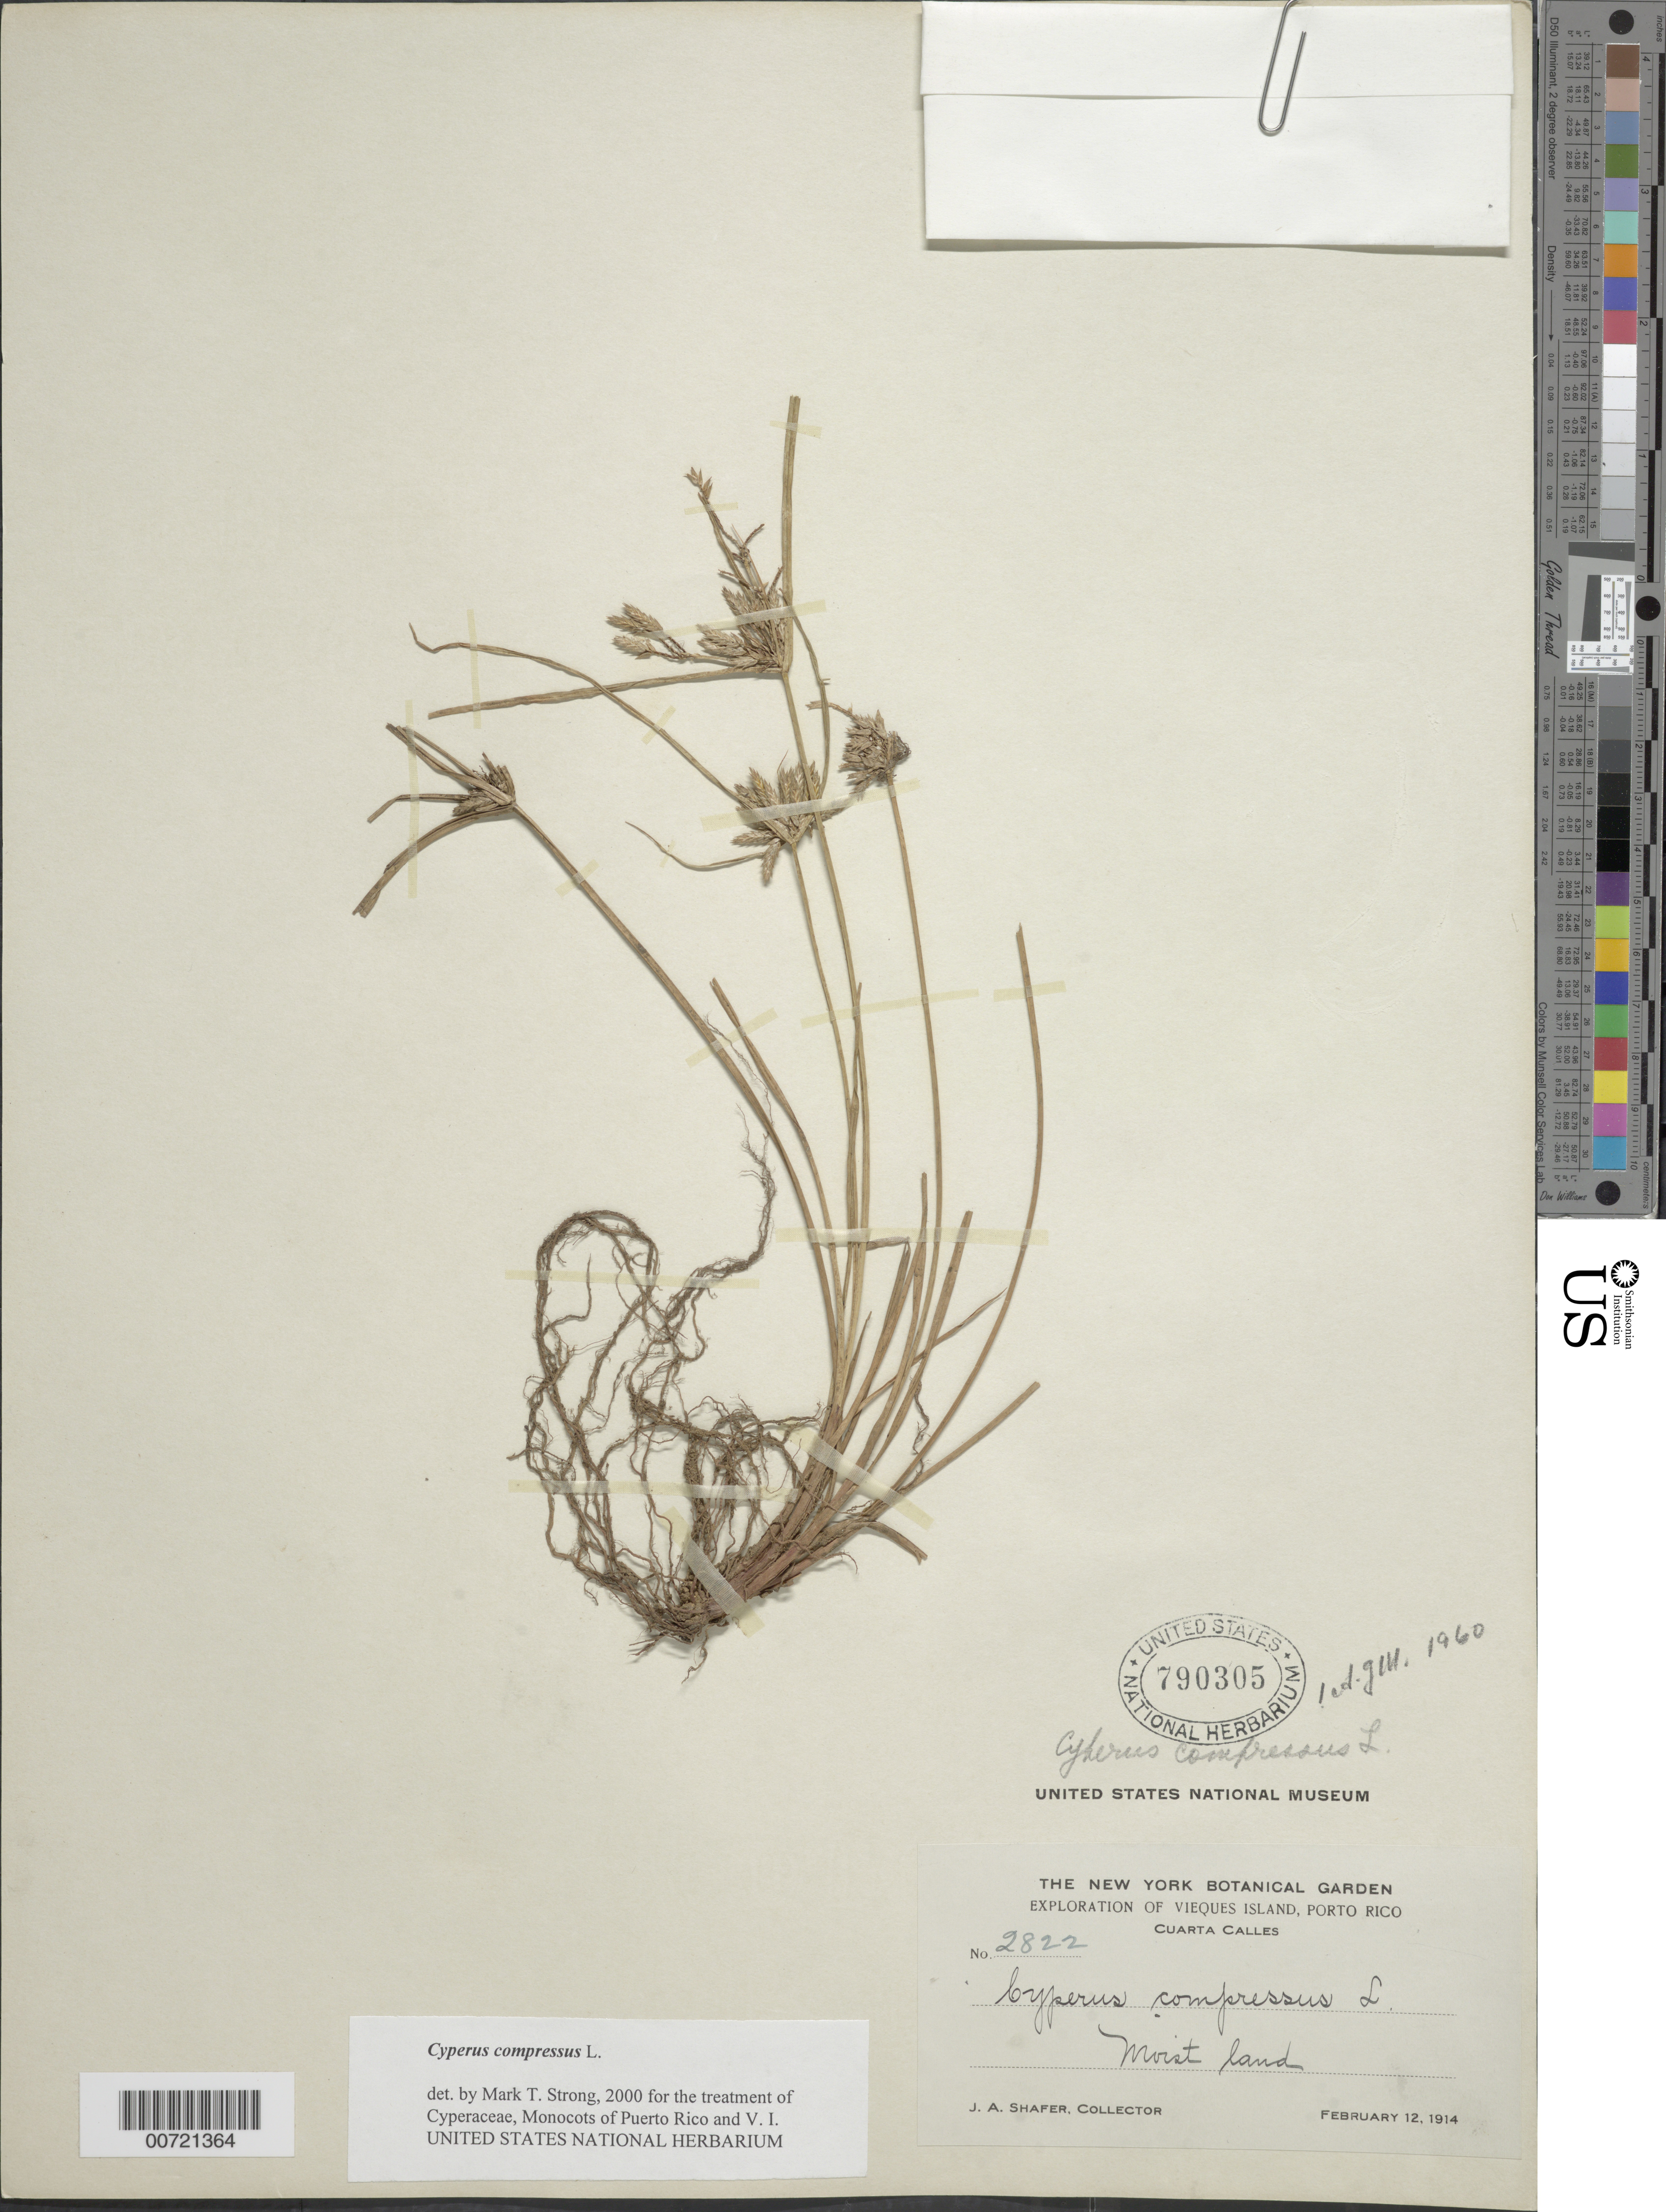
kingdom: Plantae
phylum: Tracheophyta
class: Liliopsida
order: Poales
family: Cyperaceae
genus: Cyperus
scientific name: Cyperus compressus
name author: L.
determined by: Strong, M. T., (US), Smithsonian Institution - National Museum of Natural History (UNITED STATES)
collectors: J. A. Shafer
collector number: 2822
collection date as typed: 12 Feb 1914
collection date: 1914-02-12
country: Puerto Rico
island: Vieques I.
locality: Vieques Island: Cuarta Calles.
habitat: Moist land.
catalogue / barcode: US 790305